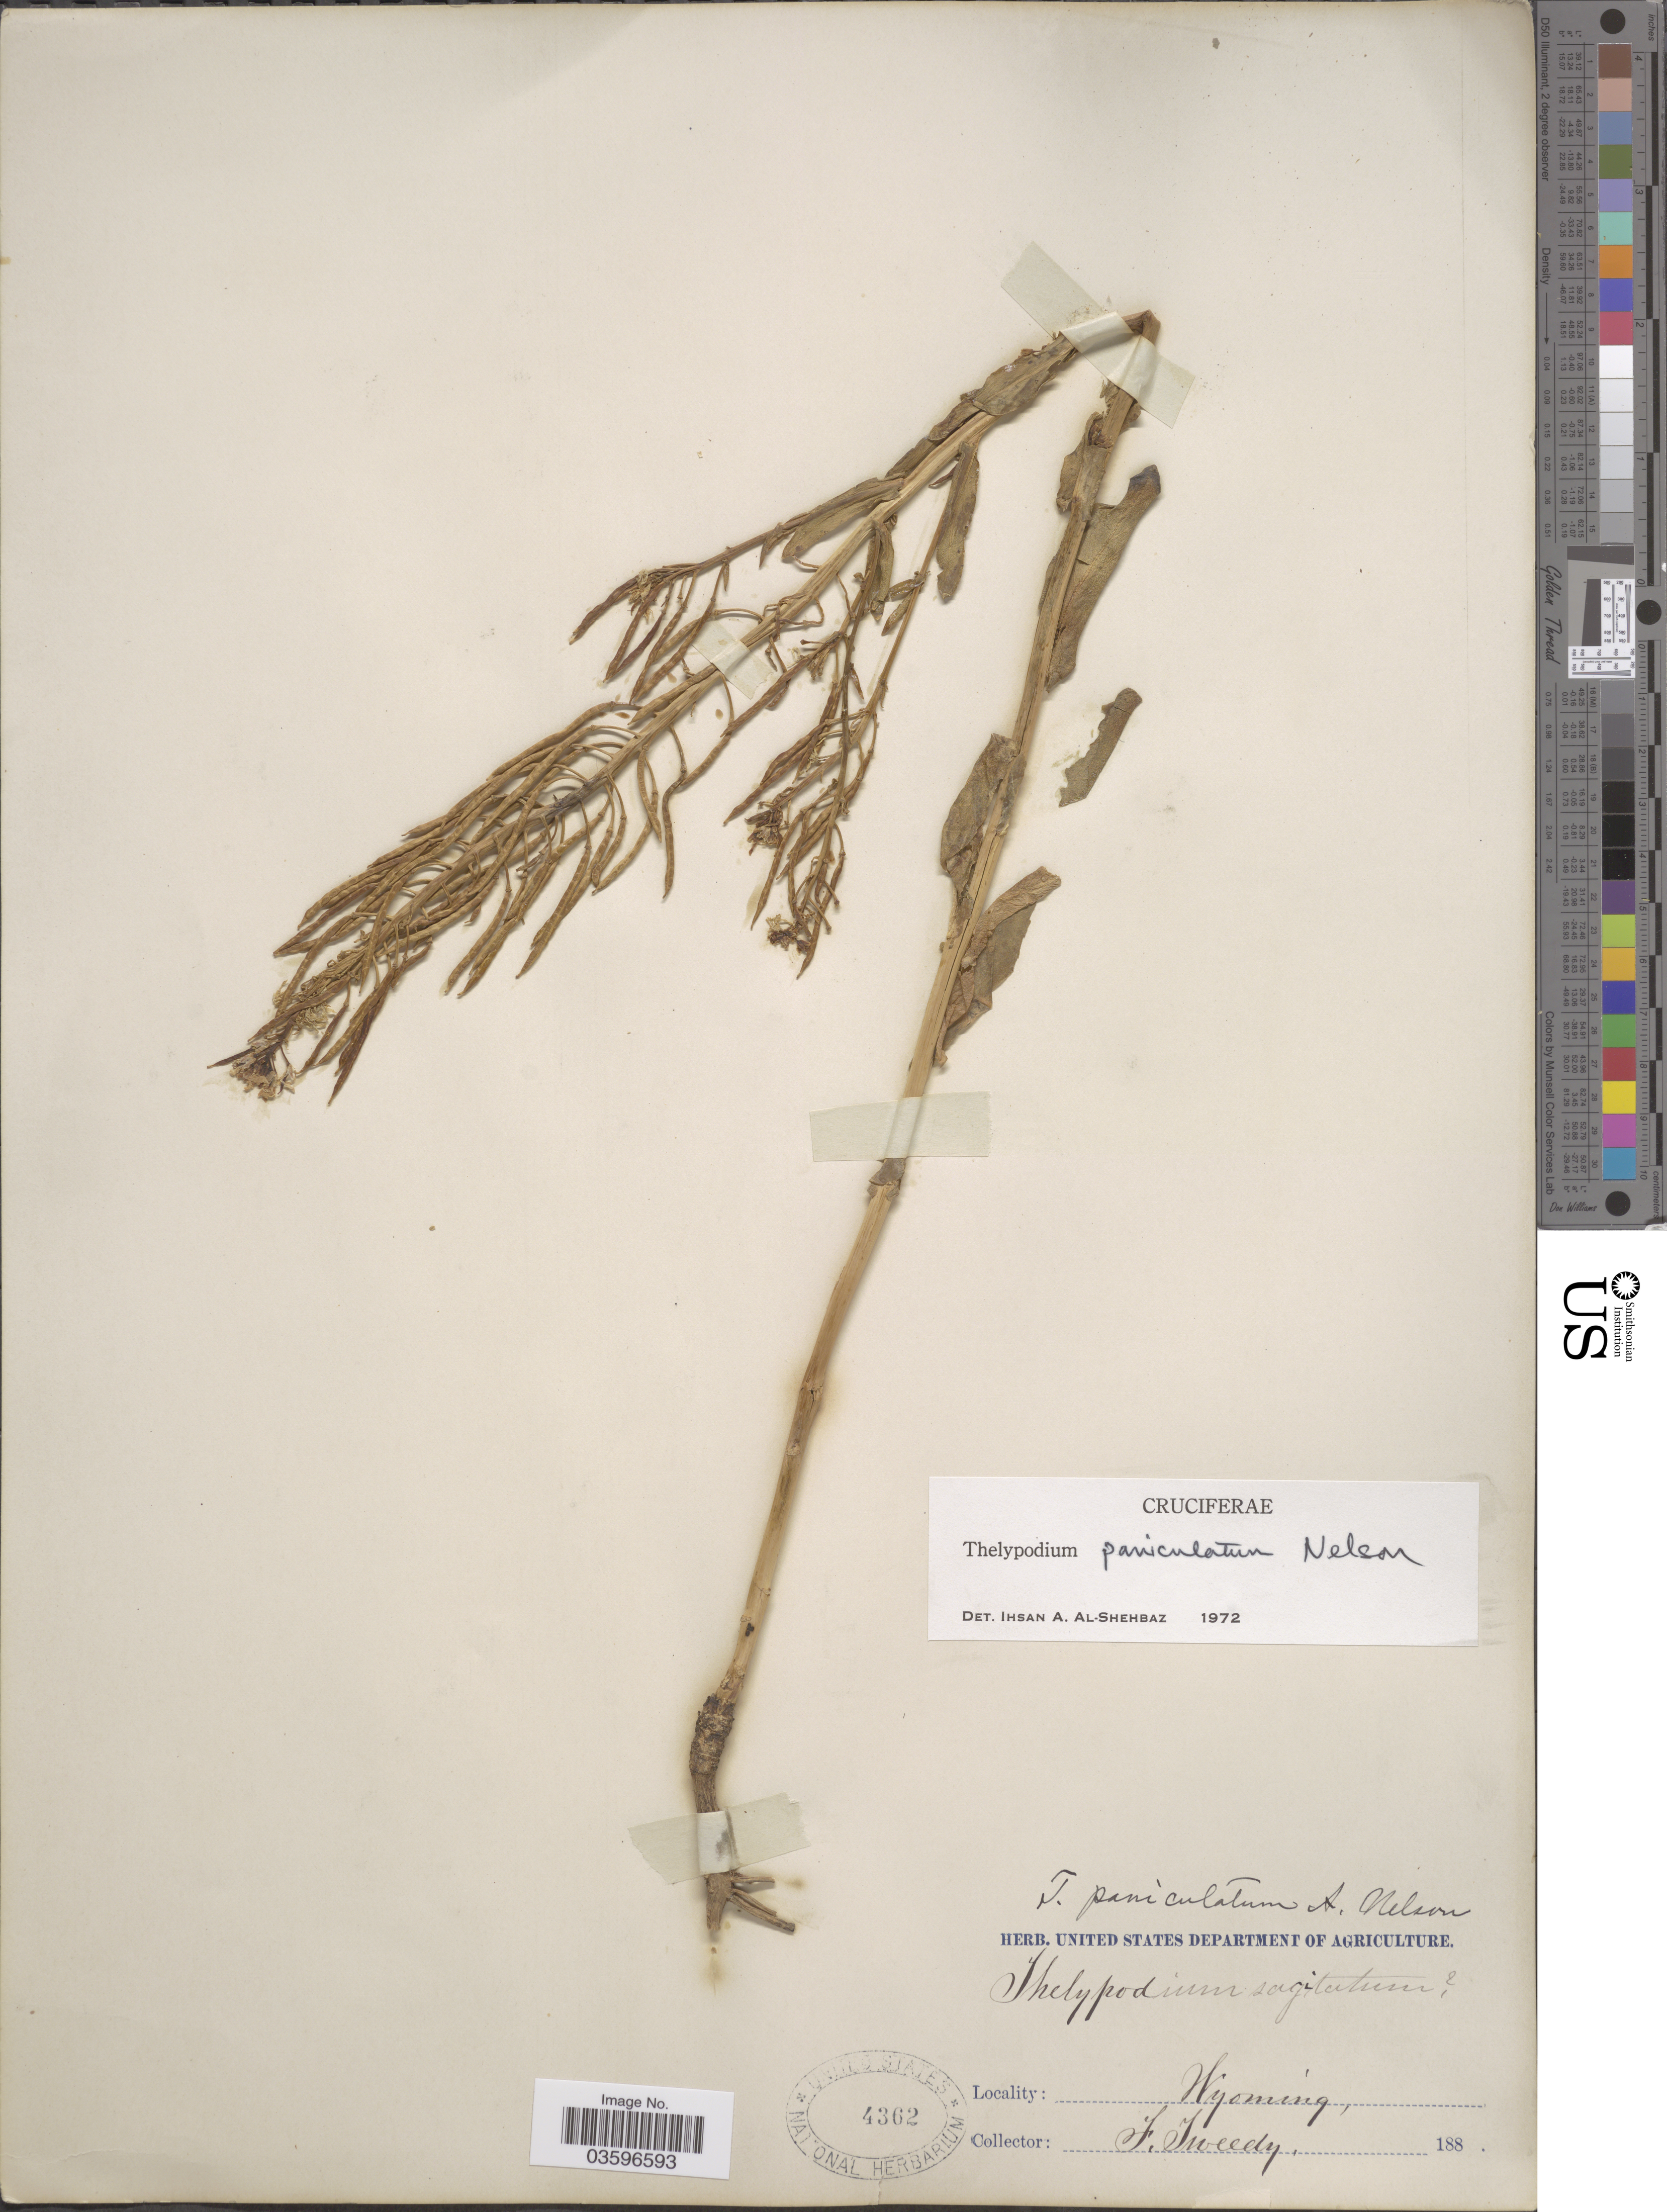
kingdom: Plantae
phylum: Tracheophyta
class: Magnoliopsida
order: Brassicales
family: Brassicaceae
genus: Thelypodium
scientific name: Thelypodium paniculatum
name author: A. Nelson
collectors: F. Tweedy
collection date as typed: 188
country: United States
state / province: Wyoming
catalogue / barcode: US 4362